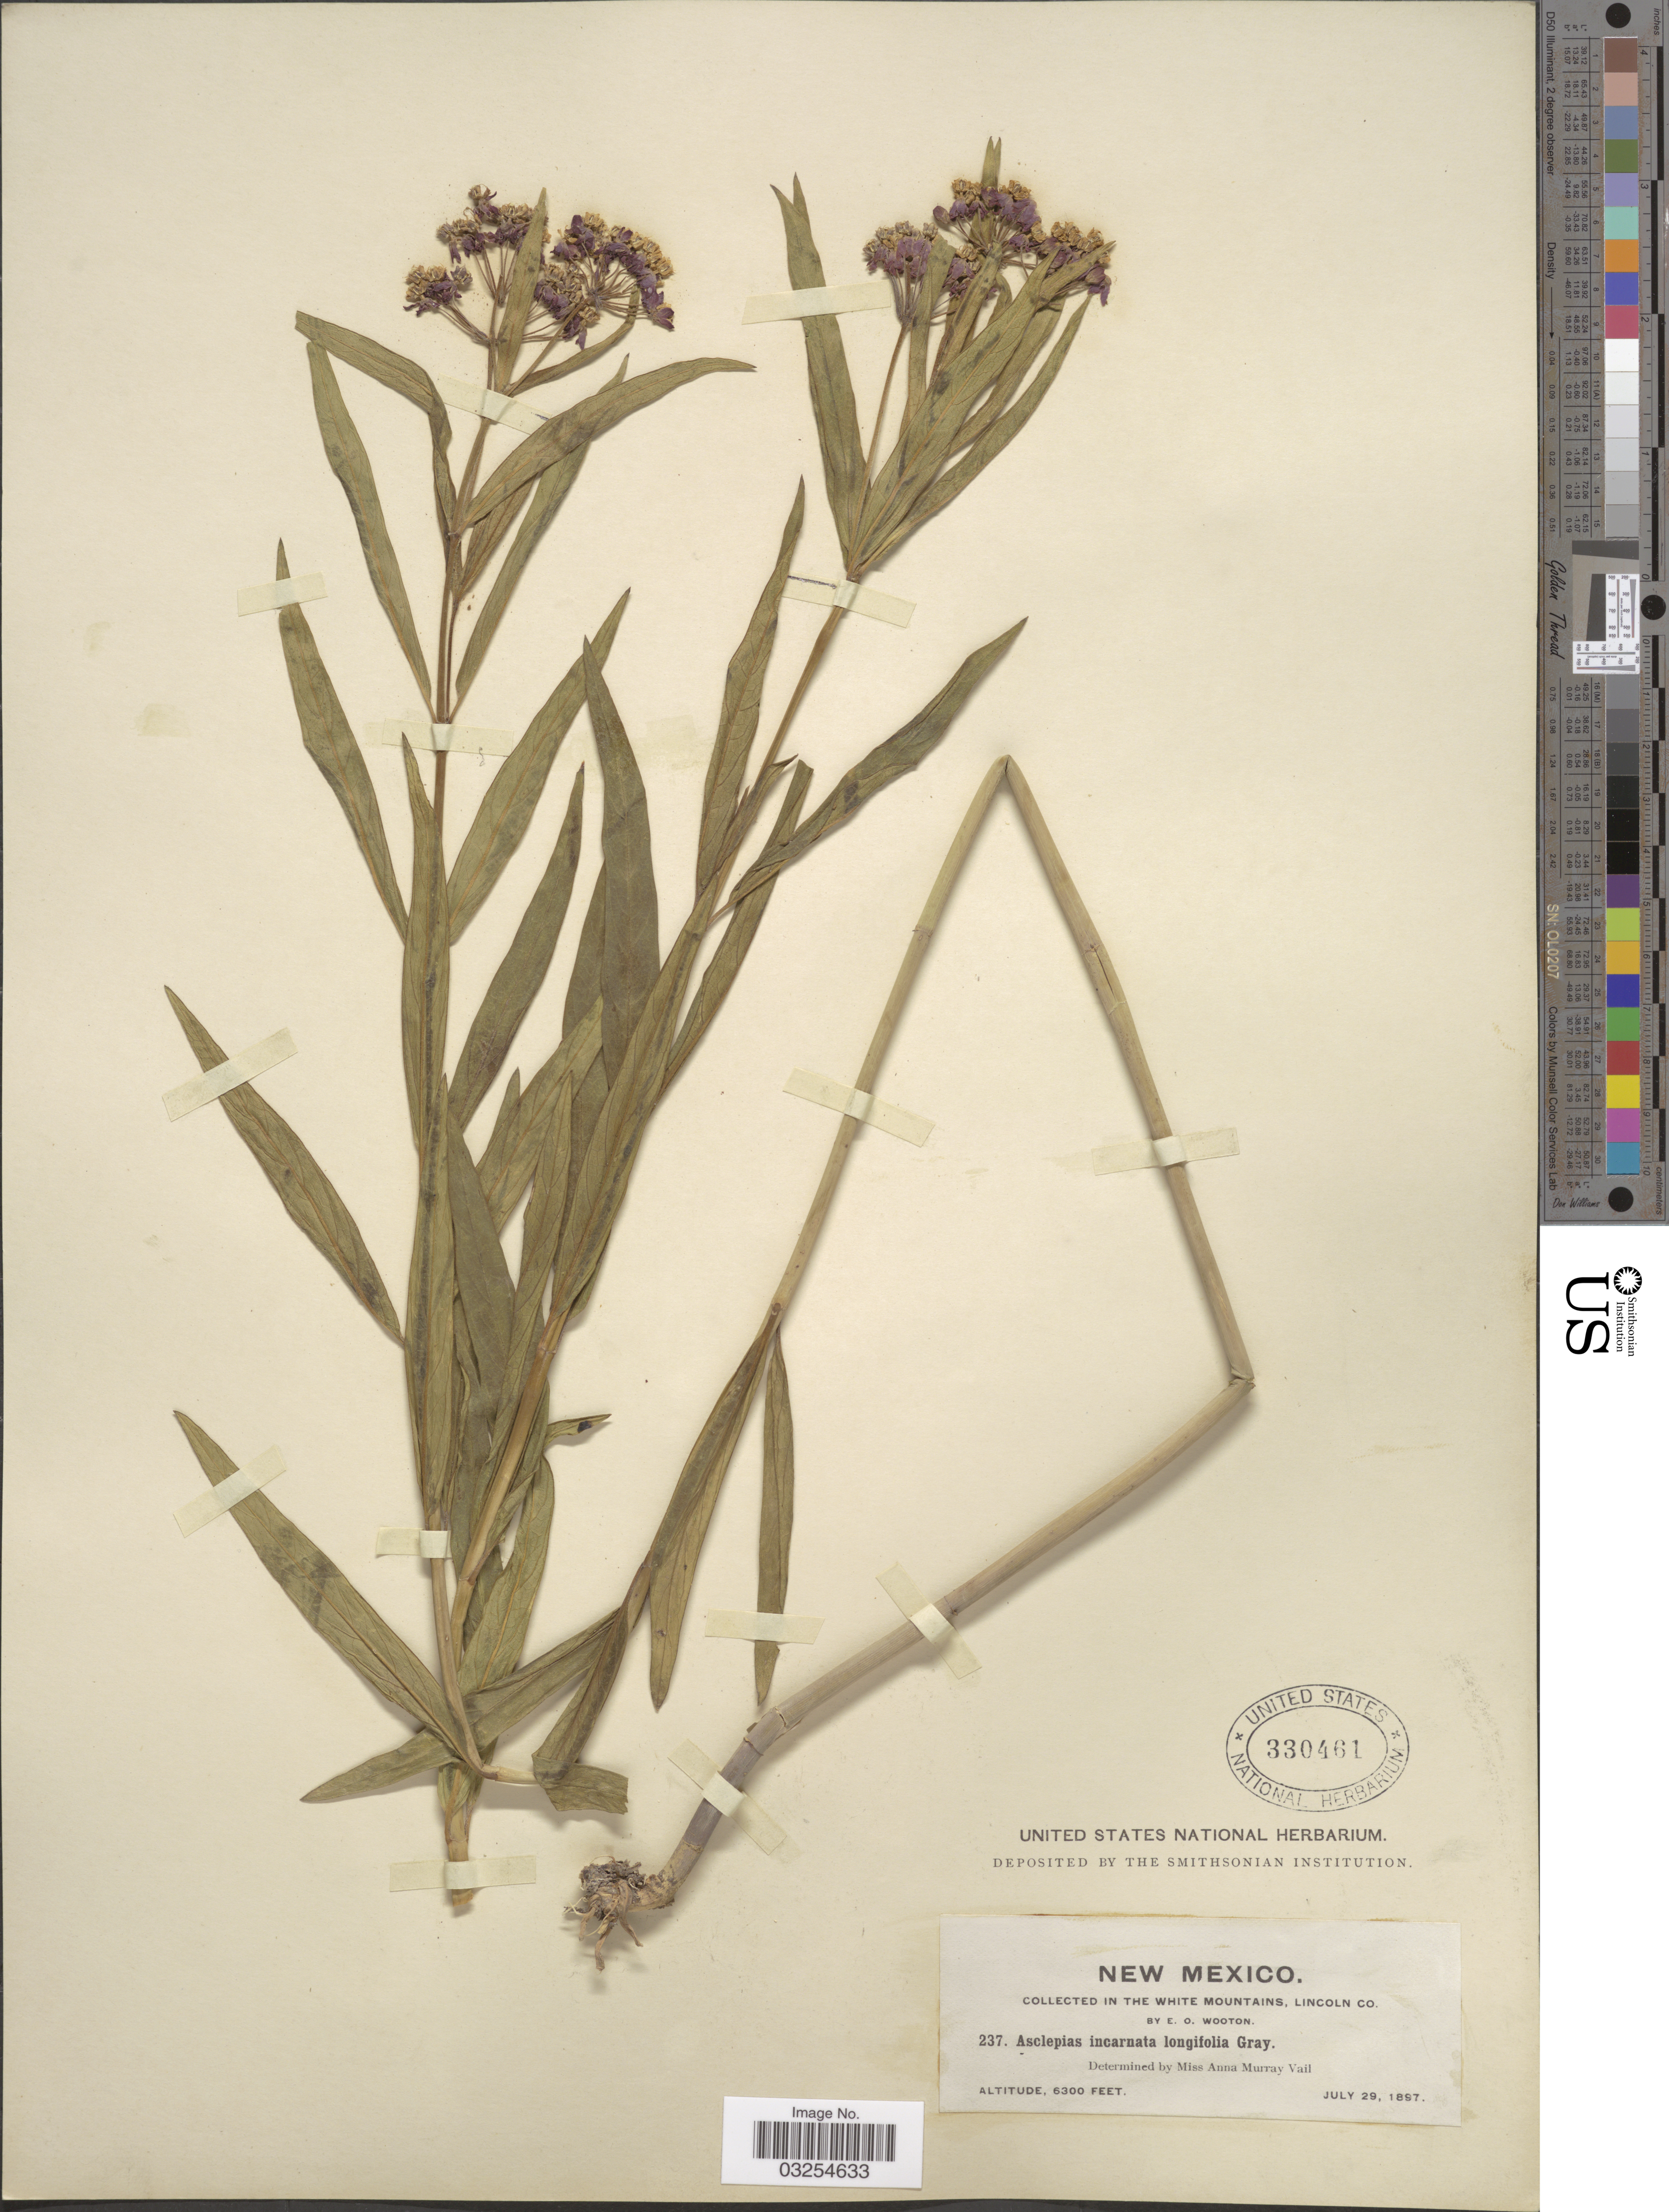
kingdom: Plantae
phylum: Tracheophyta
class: Magnoliopsida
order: Gentianales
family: Apocynaceae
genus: Asclepias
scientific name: Asclepias incarnata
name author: L.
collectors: E. O. Wooton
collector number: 237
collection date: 1897-07-29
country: United States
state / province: New Mexico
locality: In the White Mountains, Lincoln Co.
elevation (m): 1920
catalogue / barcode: US 330461